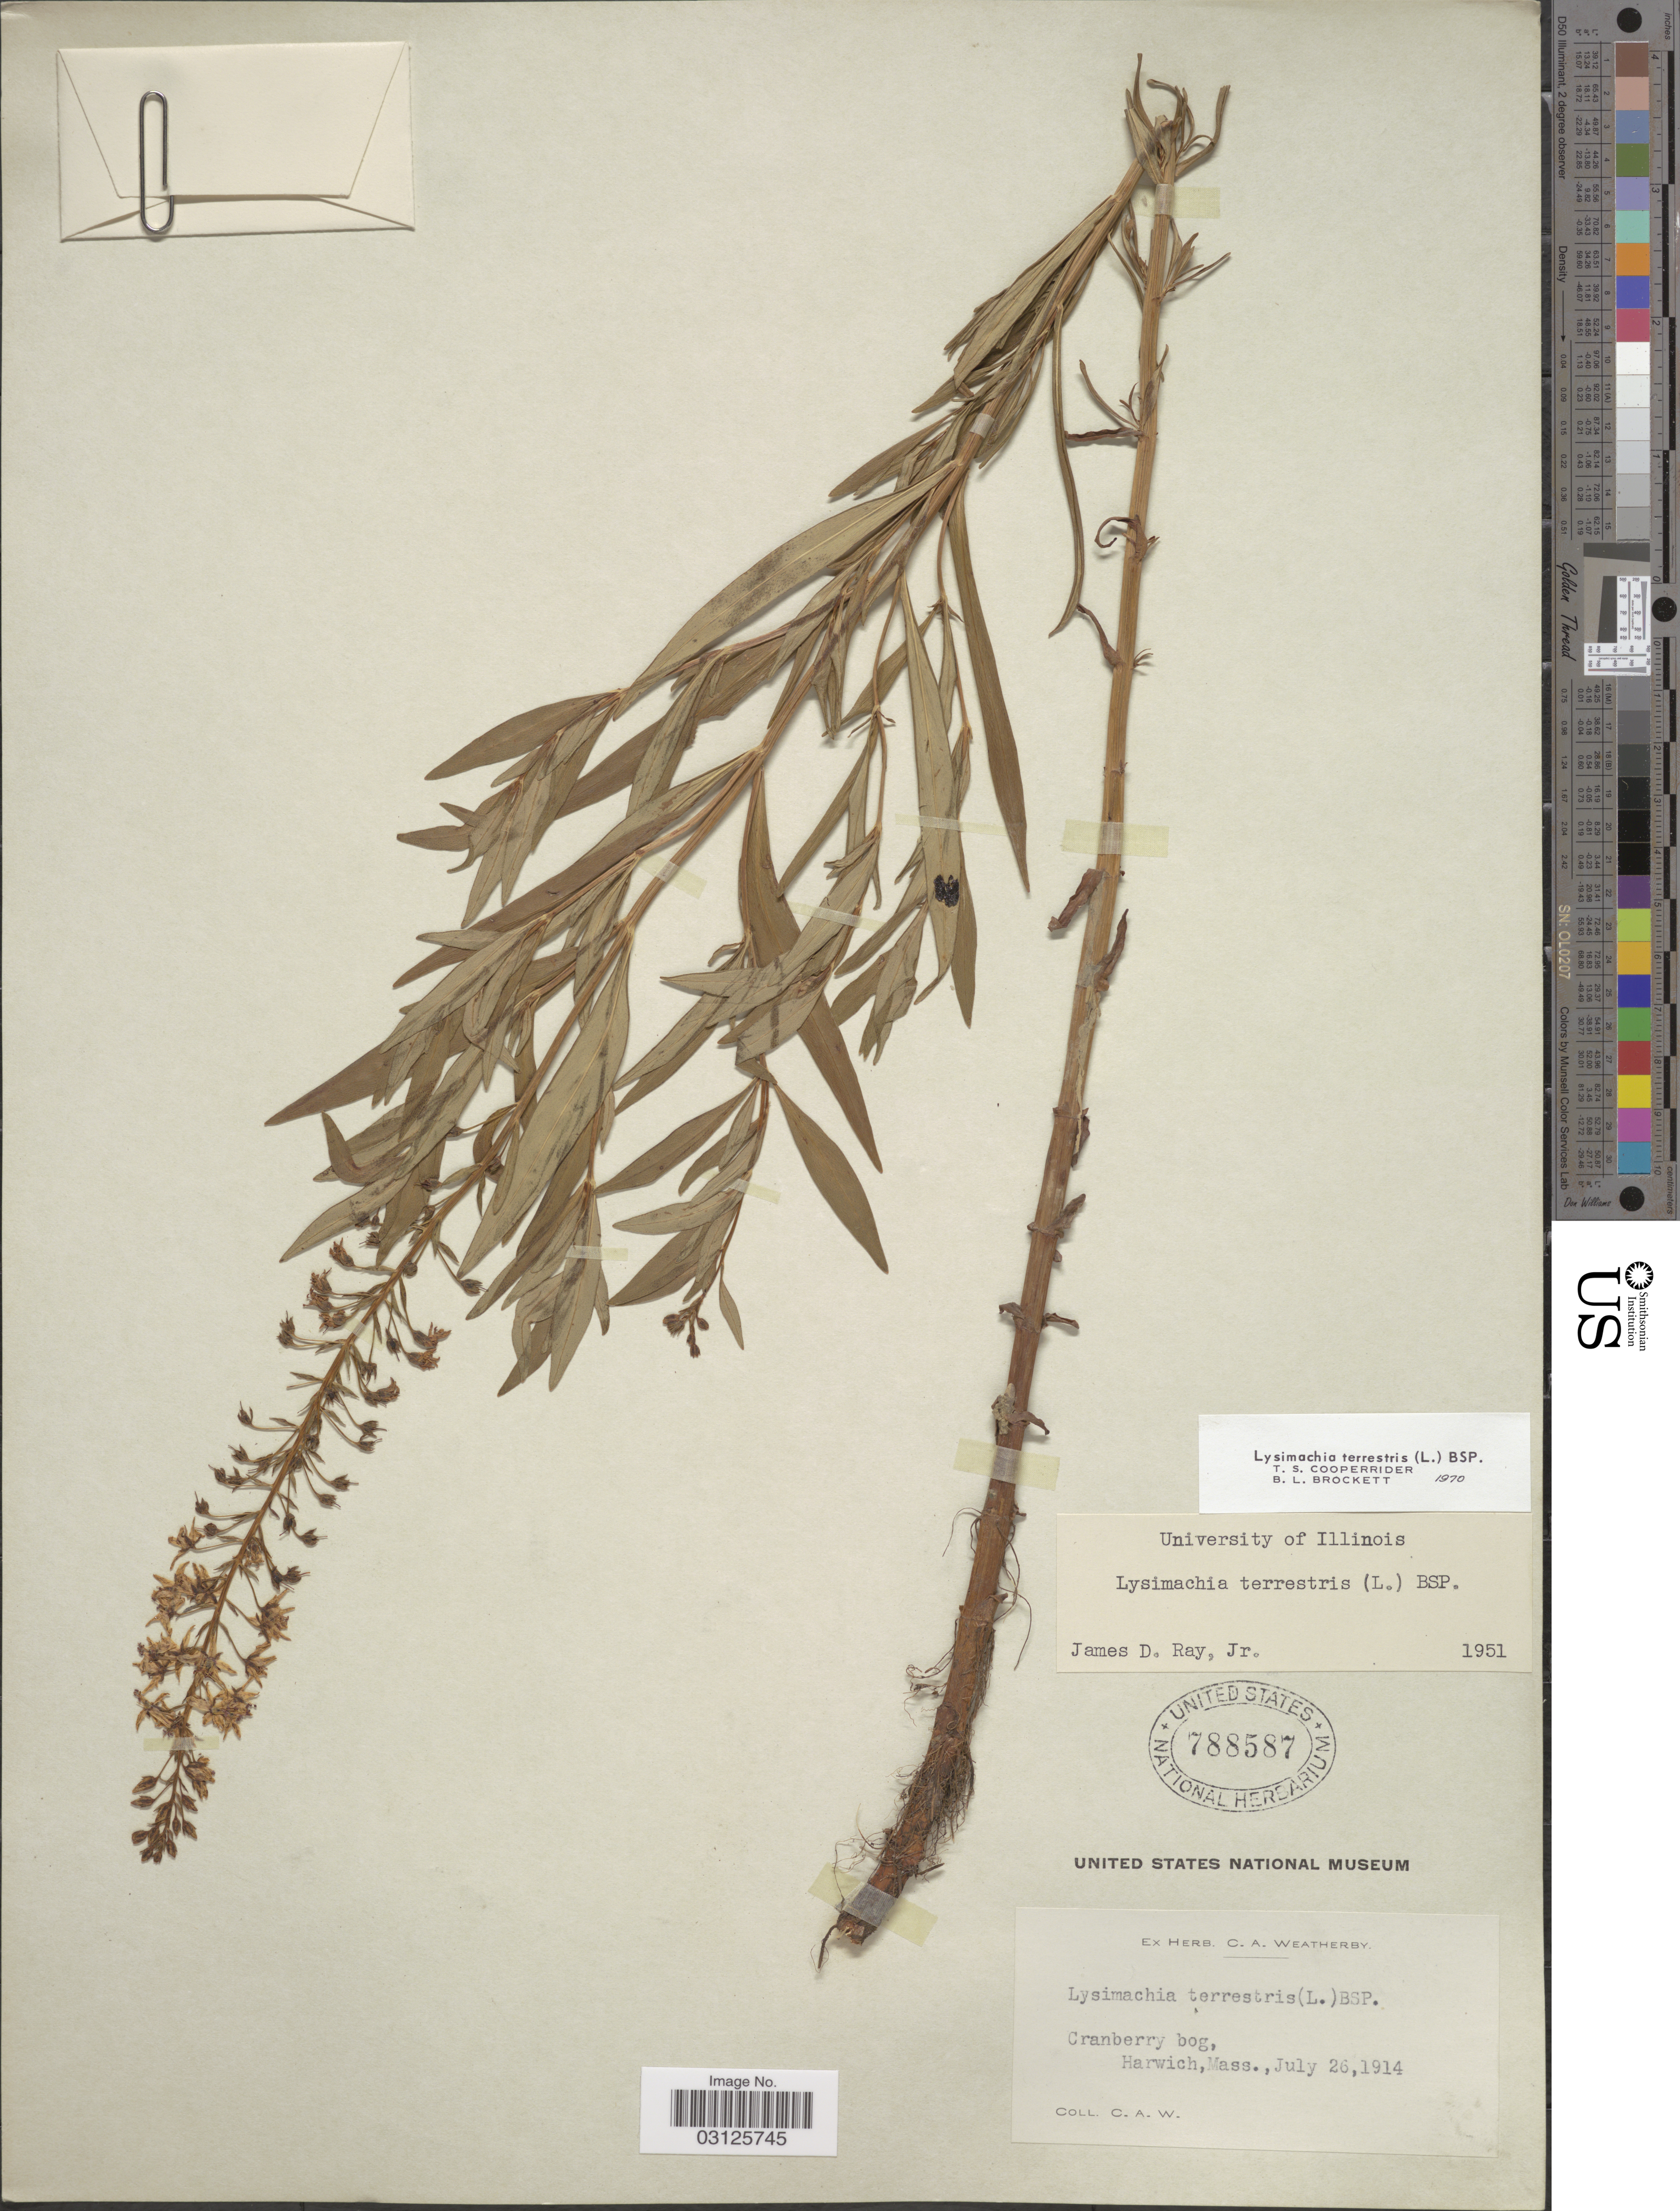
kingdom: Plantae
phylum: Tracheophyta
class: Magnoliopsida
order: Ericales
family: Primulaceae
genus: Lysimachia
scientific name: Lysimachia terrestris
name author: (L.) Britton, Stearns & Poggenb.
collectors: Ex herb. C. A. Weatherby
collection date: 1914-07-26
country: United States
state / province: Massachusetts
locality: Cranberry bog, Harwich.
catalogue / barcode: US 788587